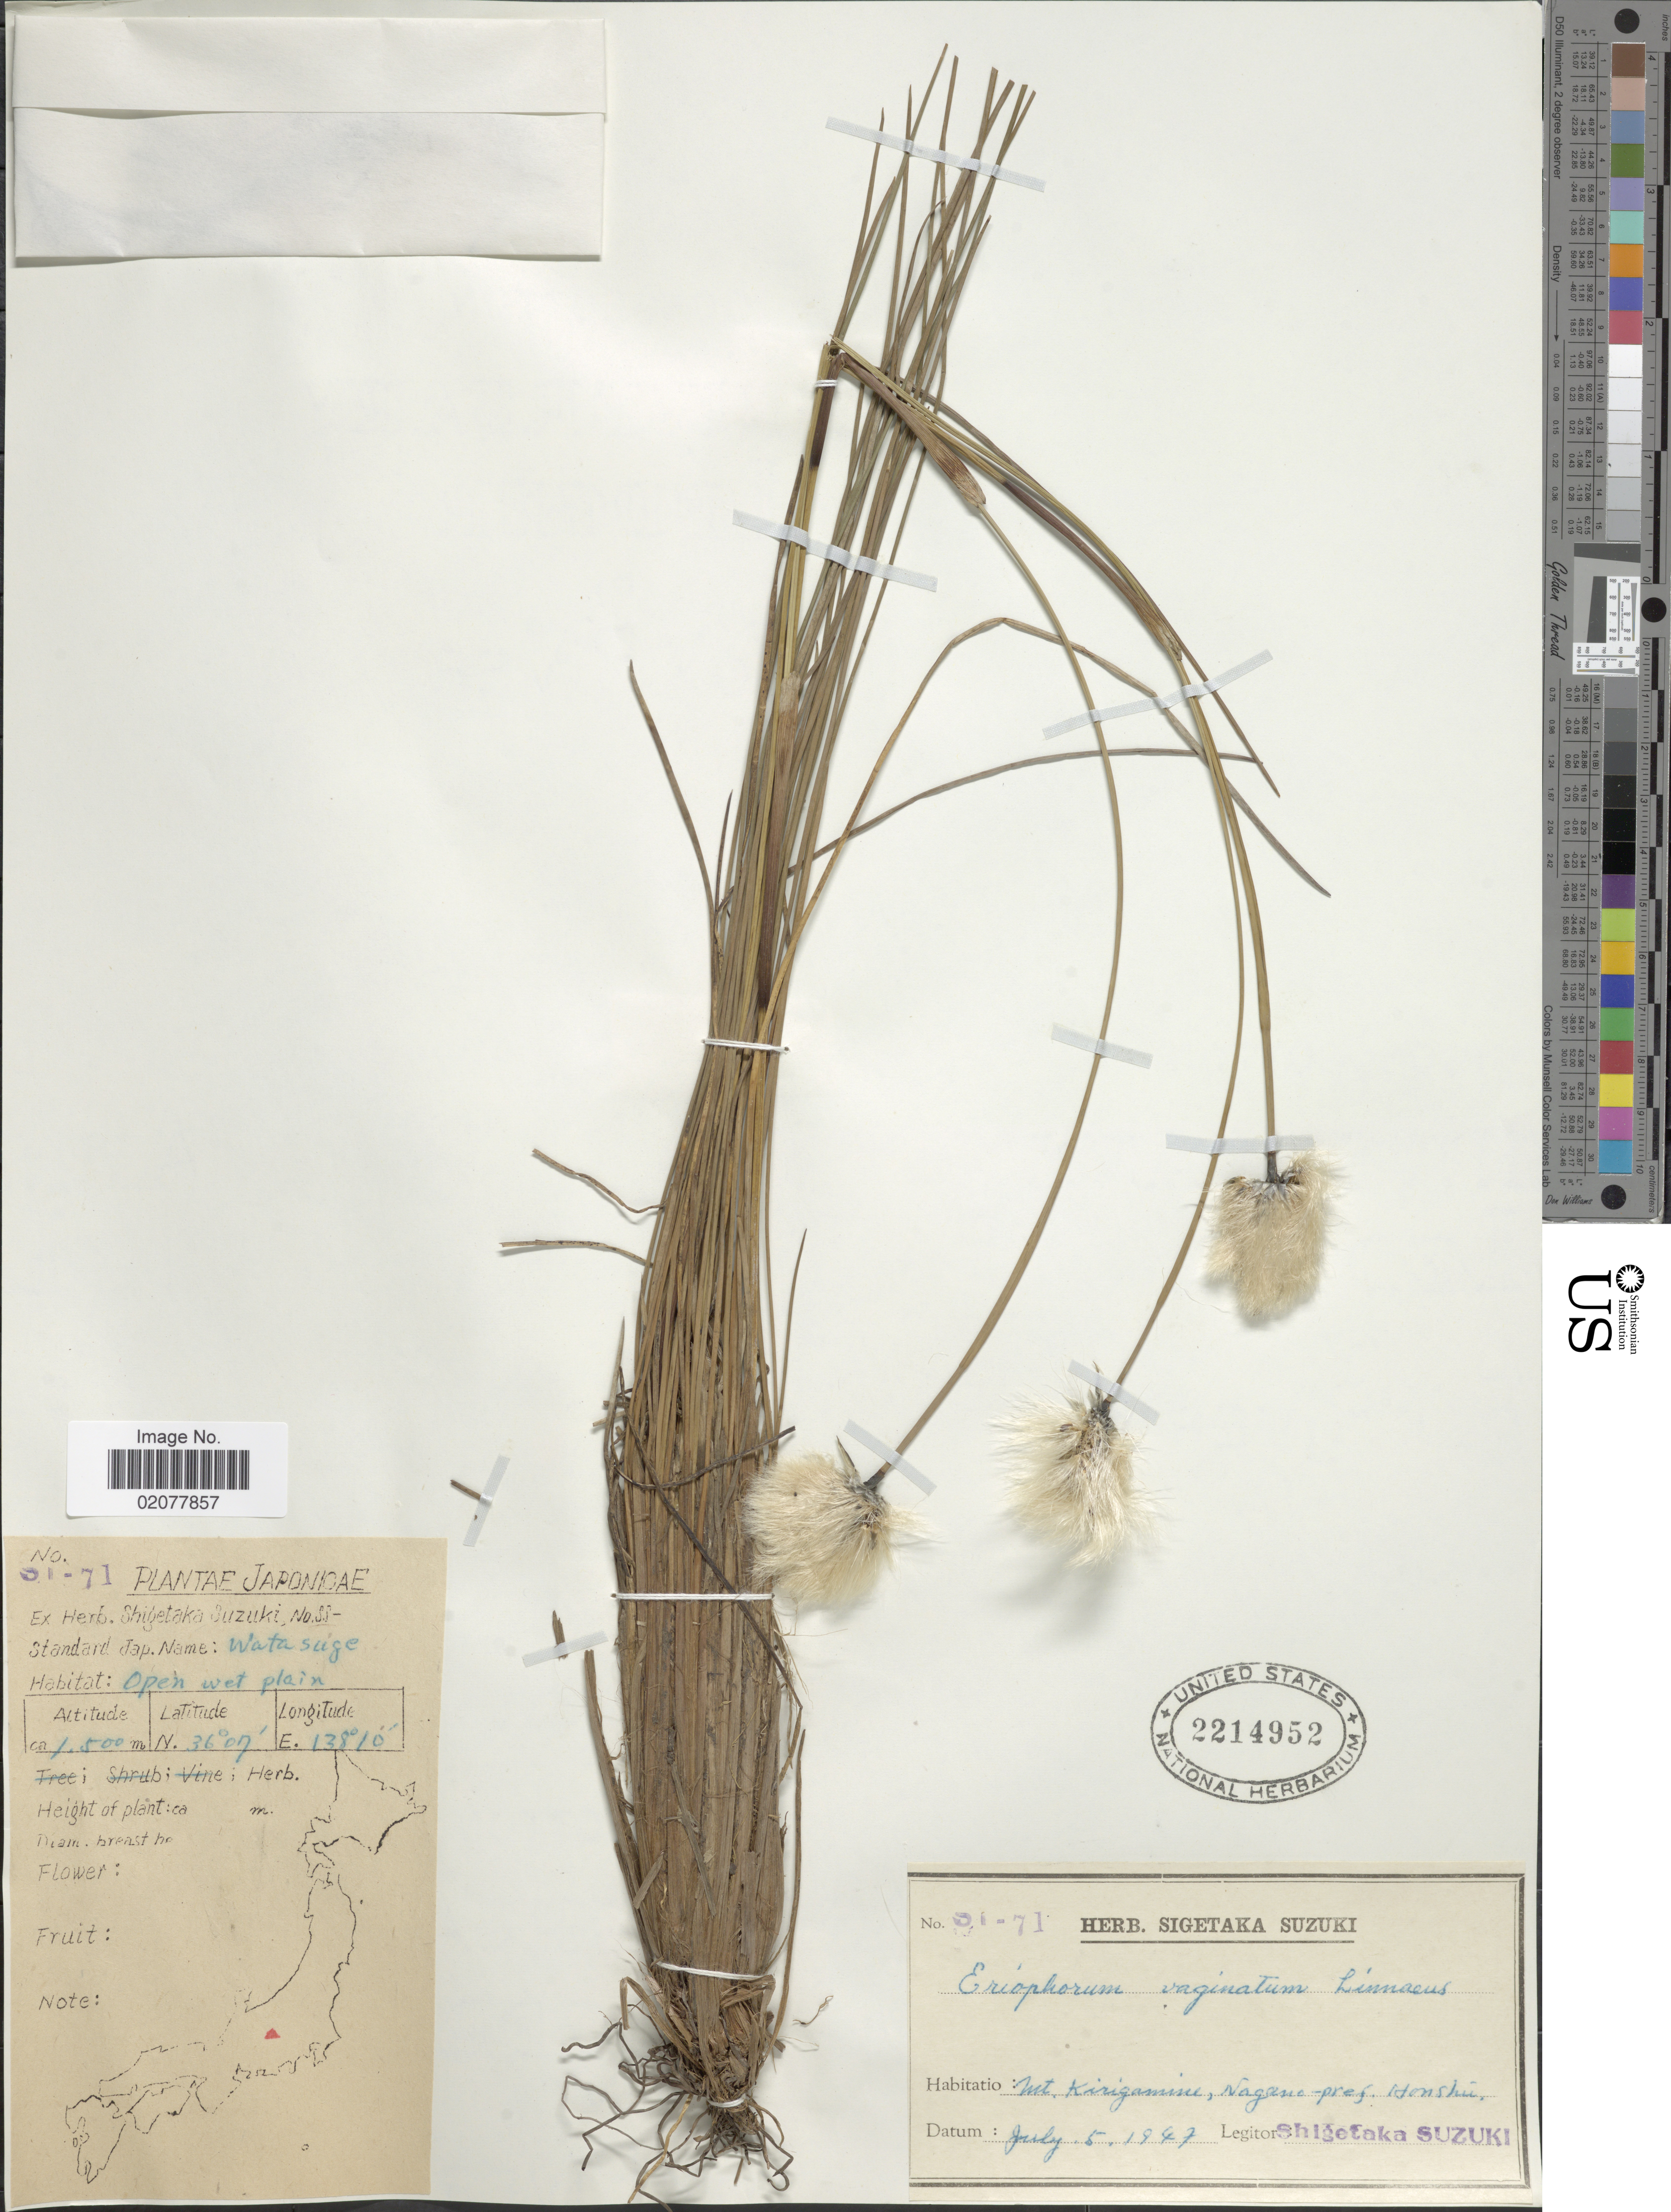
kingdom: Plantae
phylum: Tracheophyta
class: Liliopsida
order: Poales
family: Cyperaceae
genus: Eriophorum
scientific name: Eriophorum vaginatum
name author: L.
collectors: S. Suzuki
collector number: SI-71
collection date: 1947-07-05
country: Japan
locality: Mt Kirigamine, Nagano-pref. Honshu.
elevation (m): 1500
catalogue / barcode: US 2214952